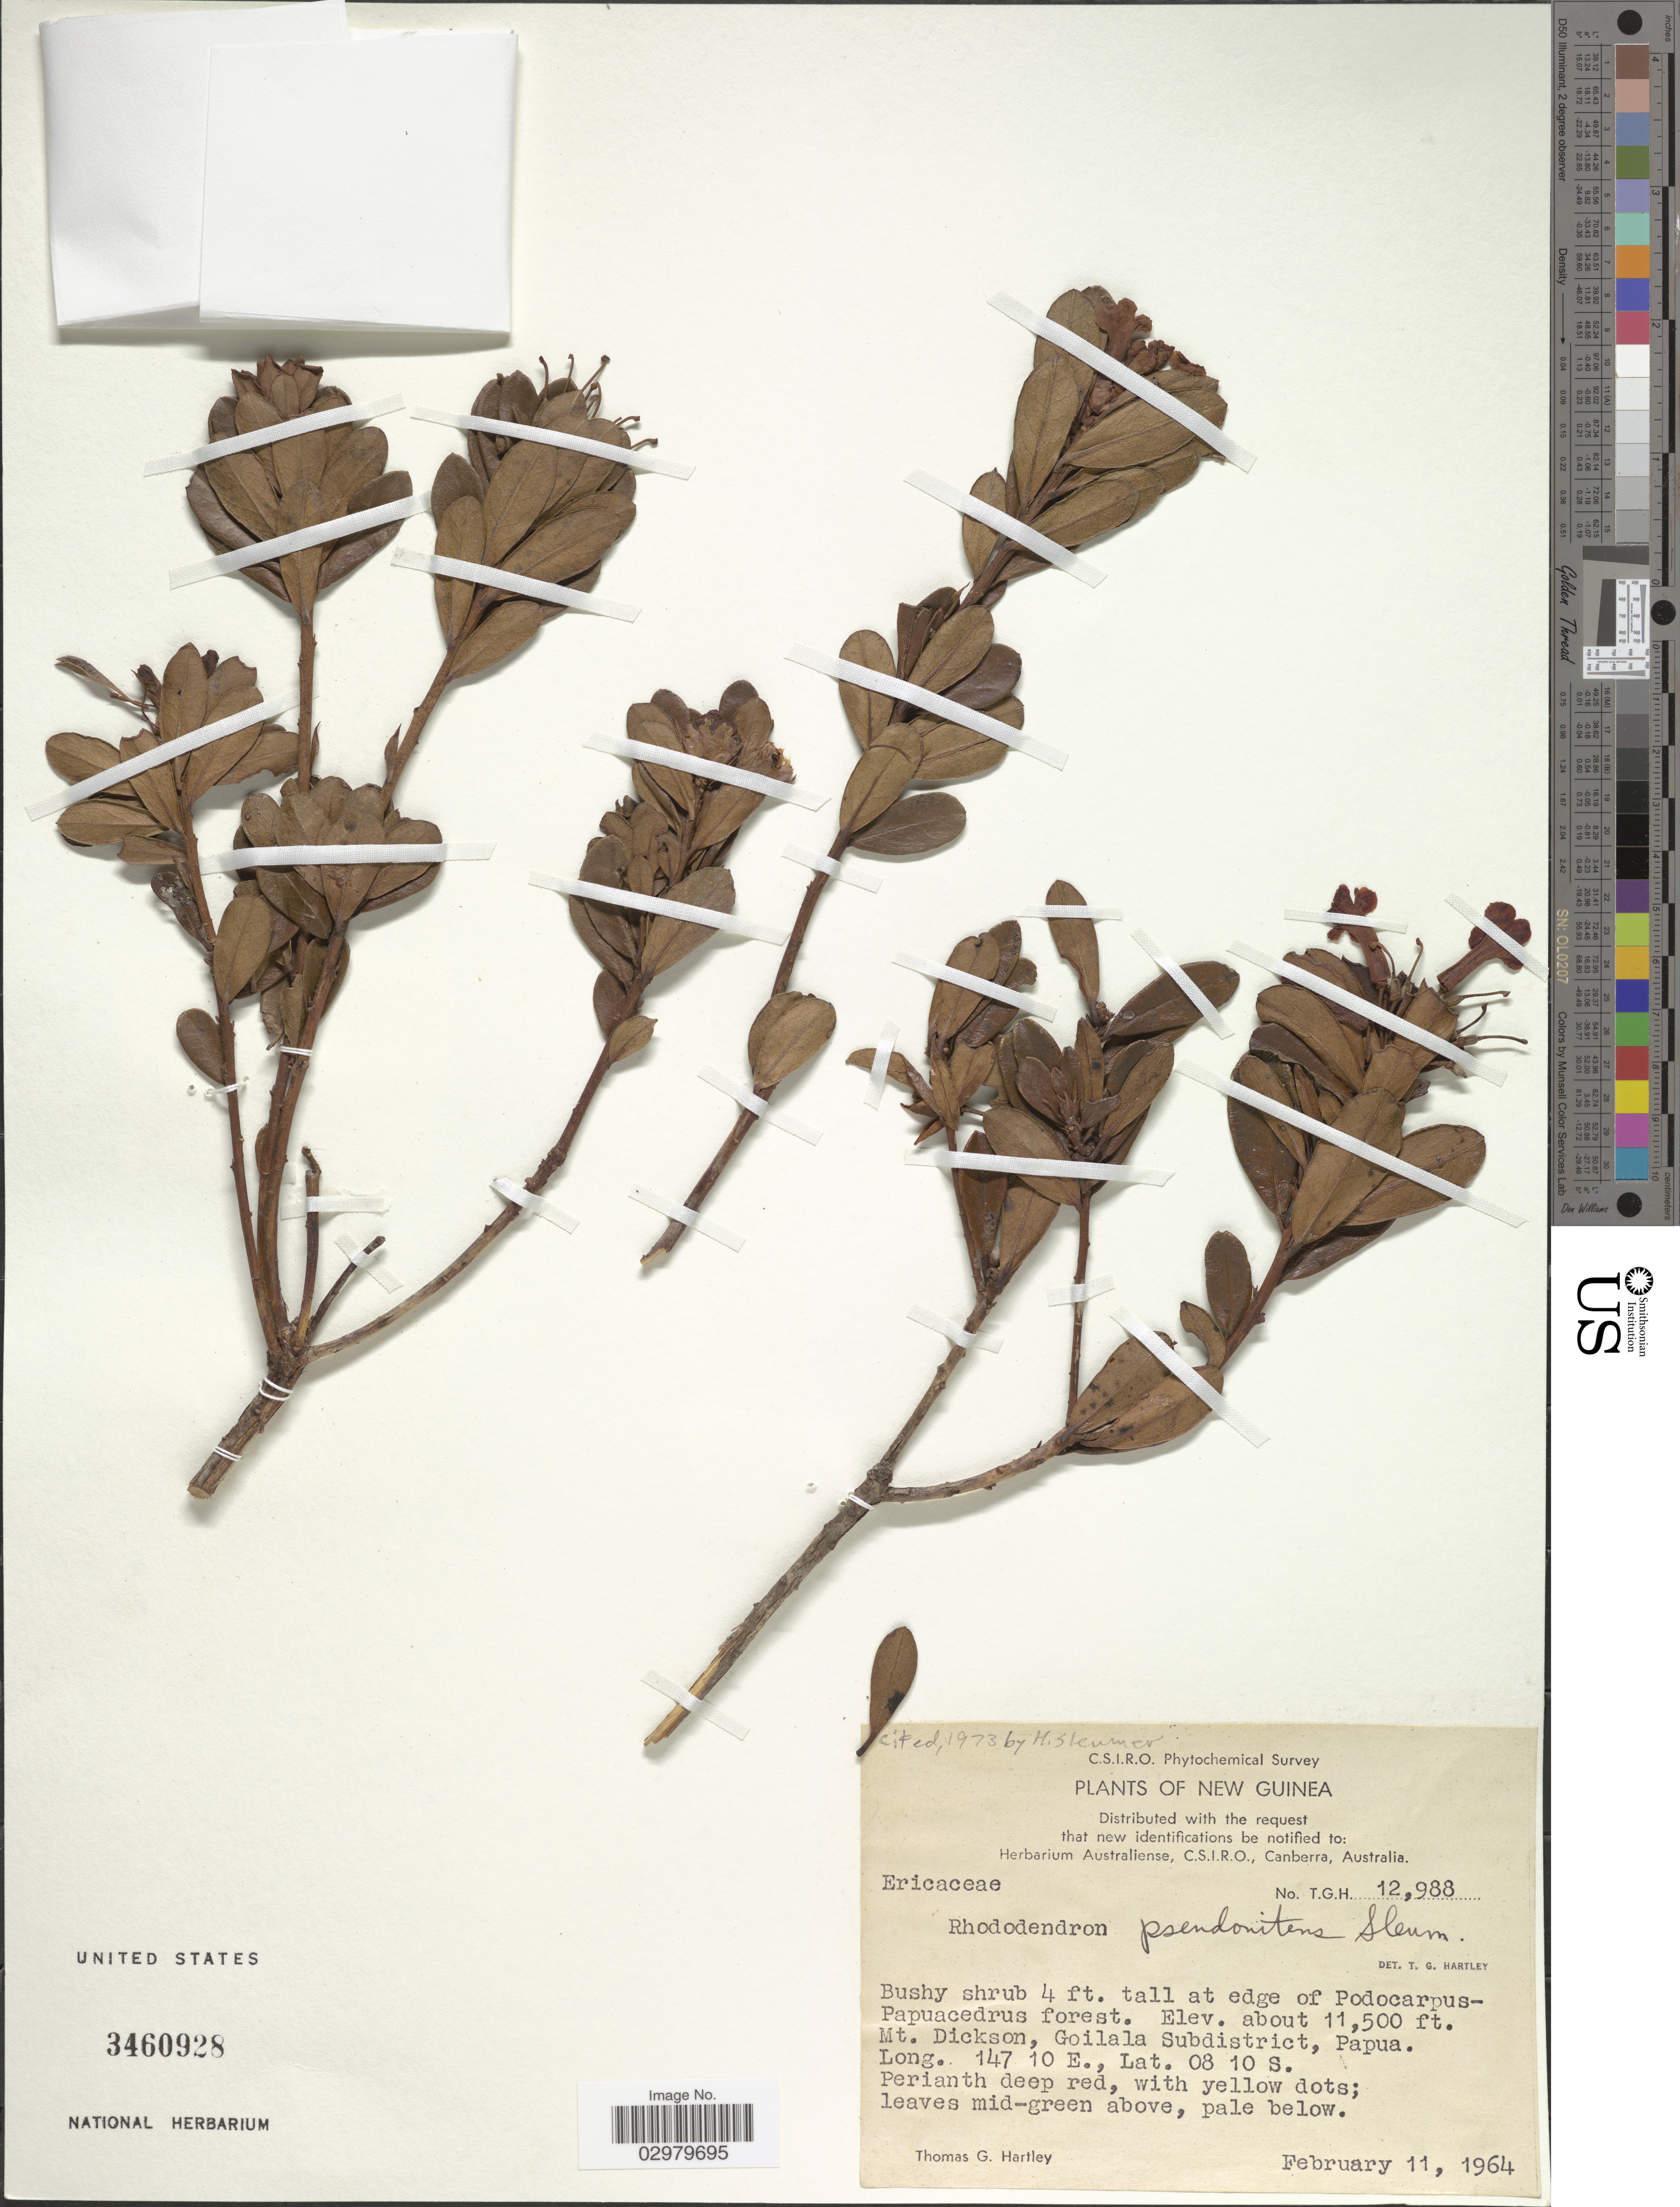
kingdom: Plantae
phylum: Tracheophyta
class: Magnoliopsida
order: Ericales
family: Ericaceae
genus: Rhododendron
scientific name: Rhododendron pseudonitens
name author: Sleumer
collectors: T. G. Hartley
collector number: T.G.H.12988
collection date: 1964-02-11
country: Papua New Guinea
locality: New Guinea. Mt. Dickson, Goilala Subdistrict, Papua.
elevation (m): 3505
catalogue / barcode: US 3460928